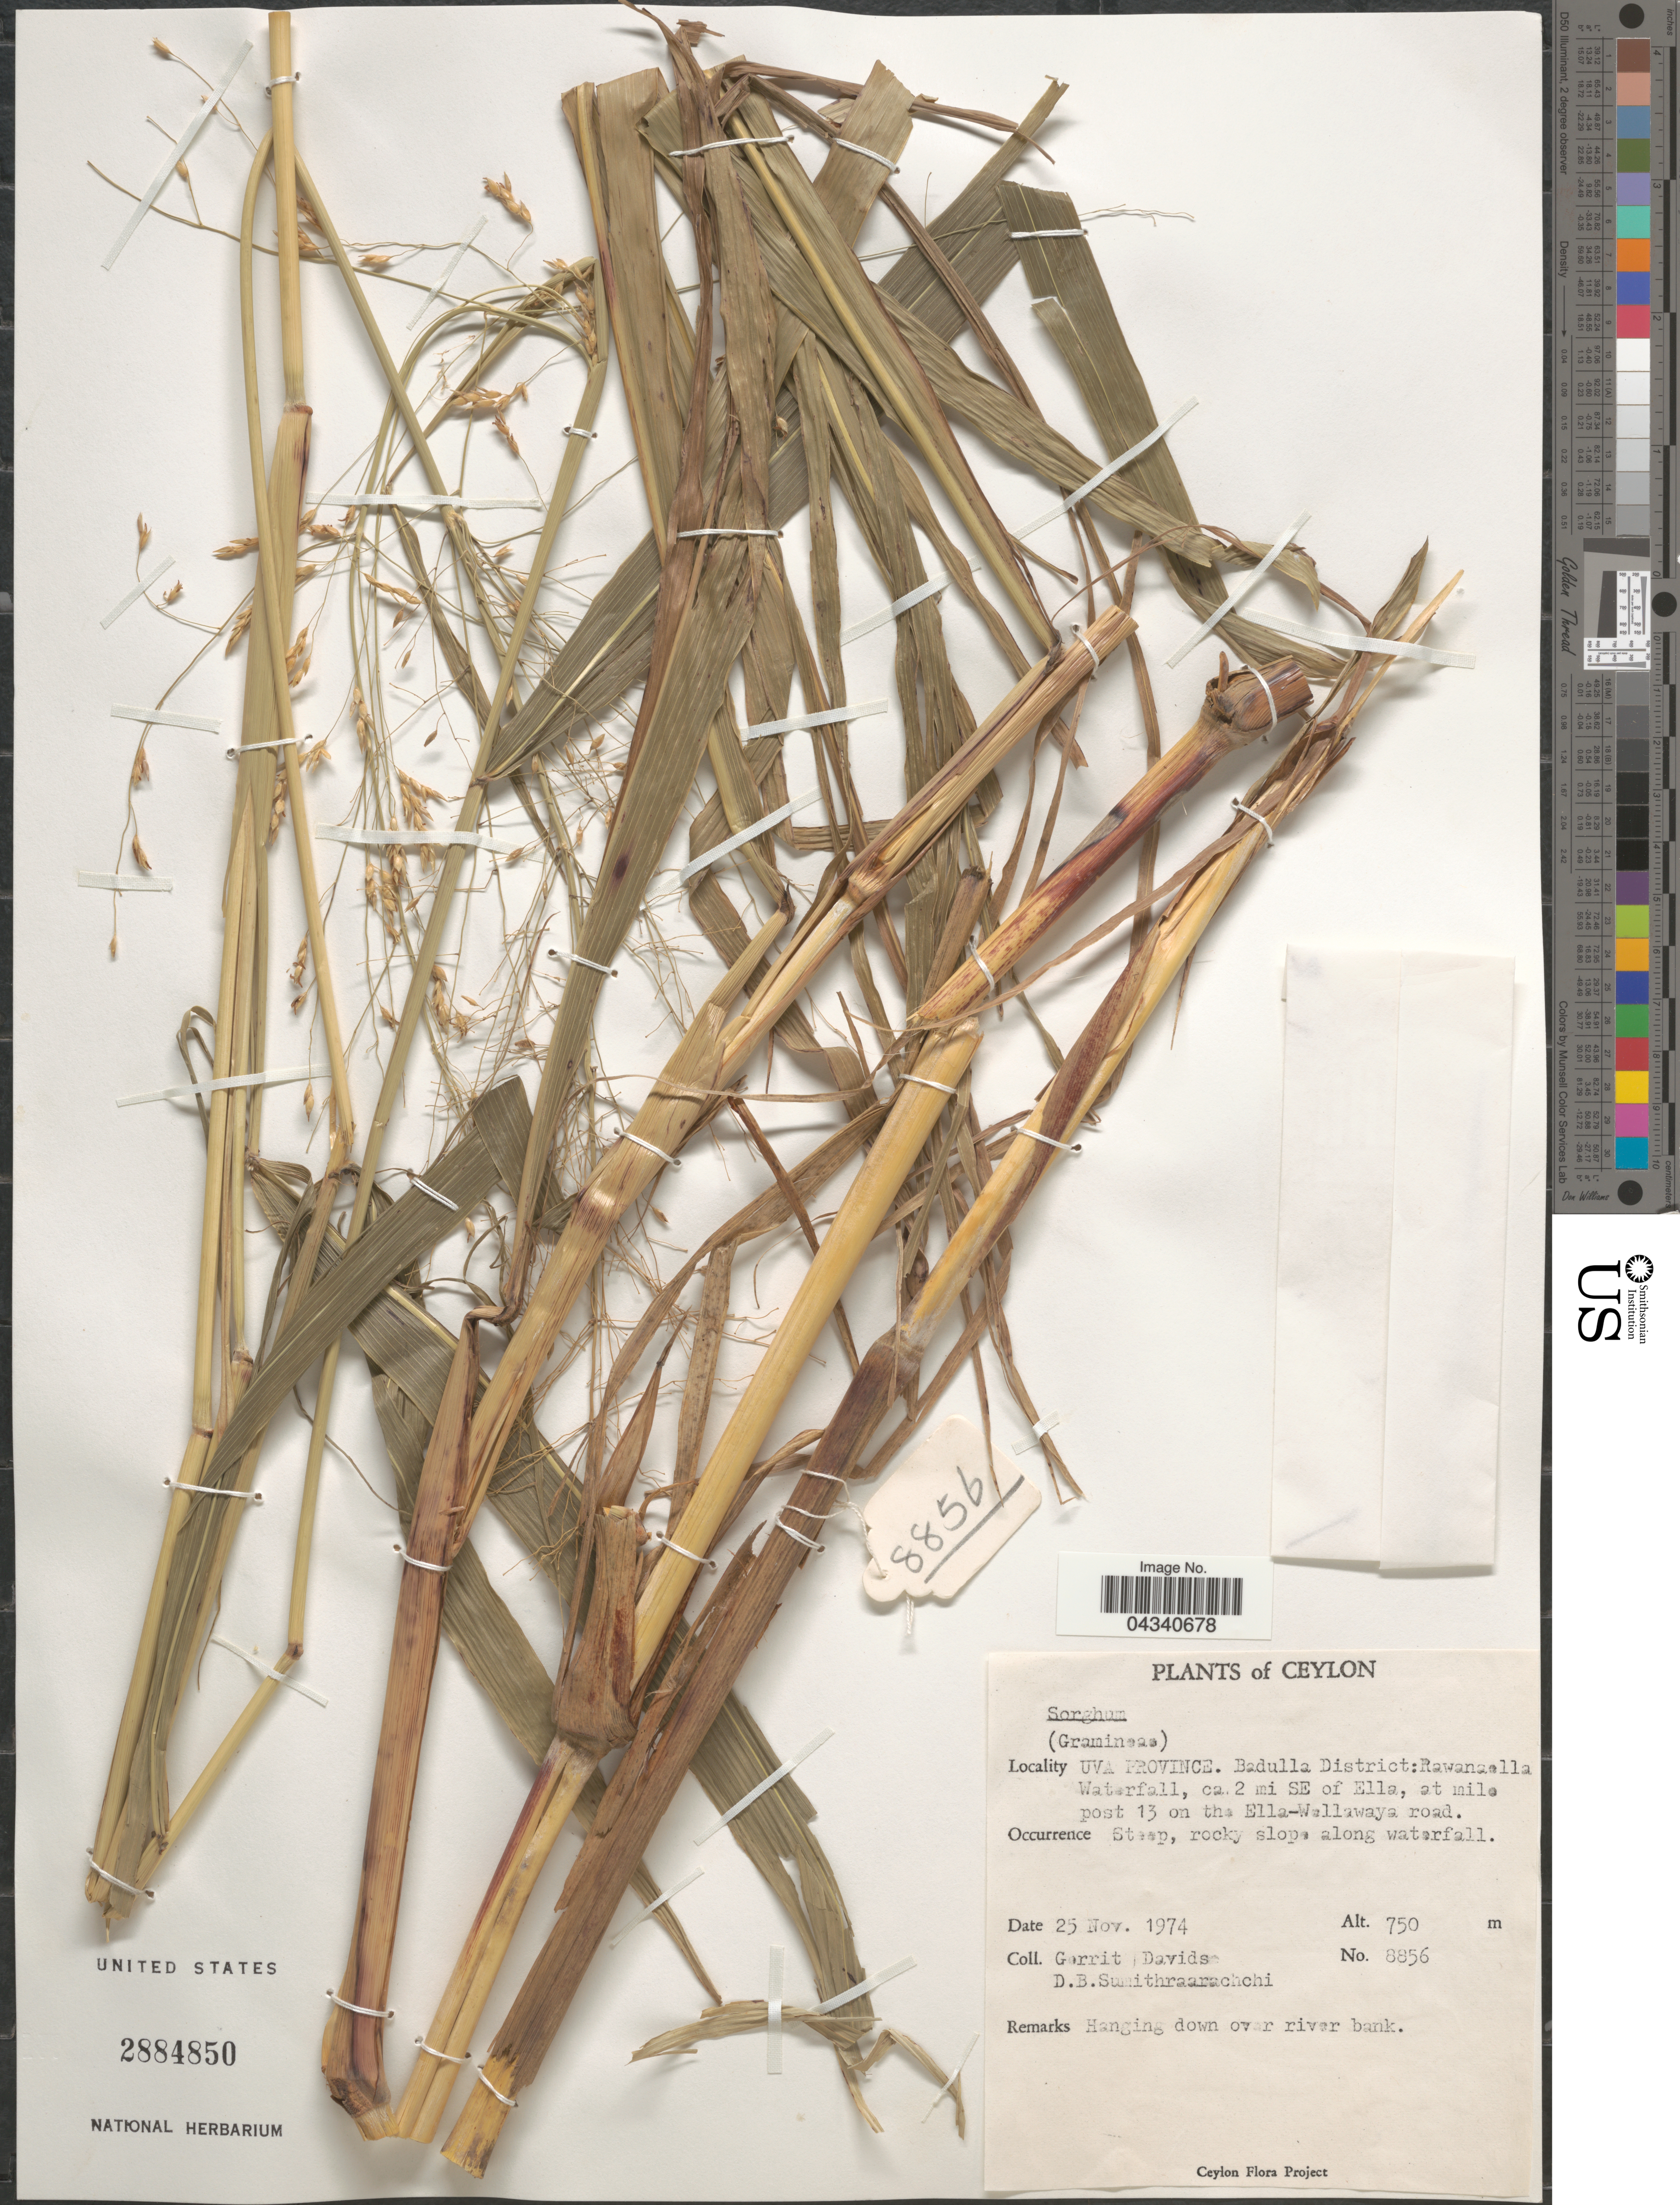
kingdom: Plantae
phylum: Tracheophyta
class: Liliopsida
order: Poales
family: Poaceae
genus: Sorghum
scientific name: Sorghum sp.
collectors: G. Davidse & D. B. Sumithraarachchi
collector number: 8856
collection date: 1974-11-25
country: Sri Lanka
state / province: Uva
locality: Ceylon. Badulla District: Rawanaella Waterfall, ca. 2 mi SE of Ella, at mile post 13 on the Ella-Wellawaya road.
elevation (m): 750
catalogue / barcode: US 2884850